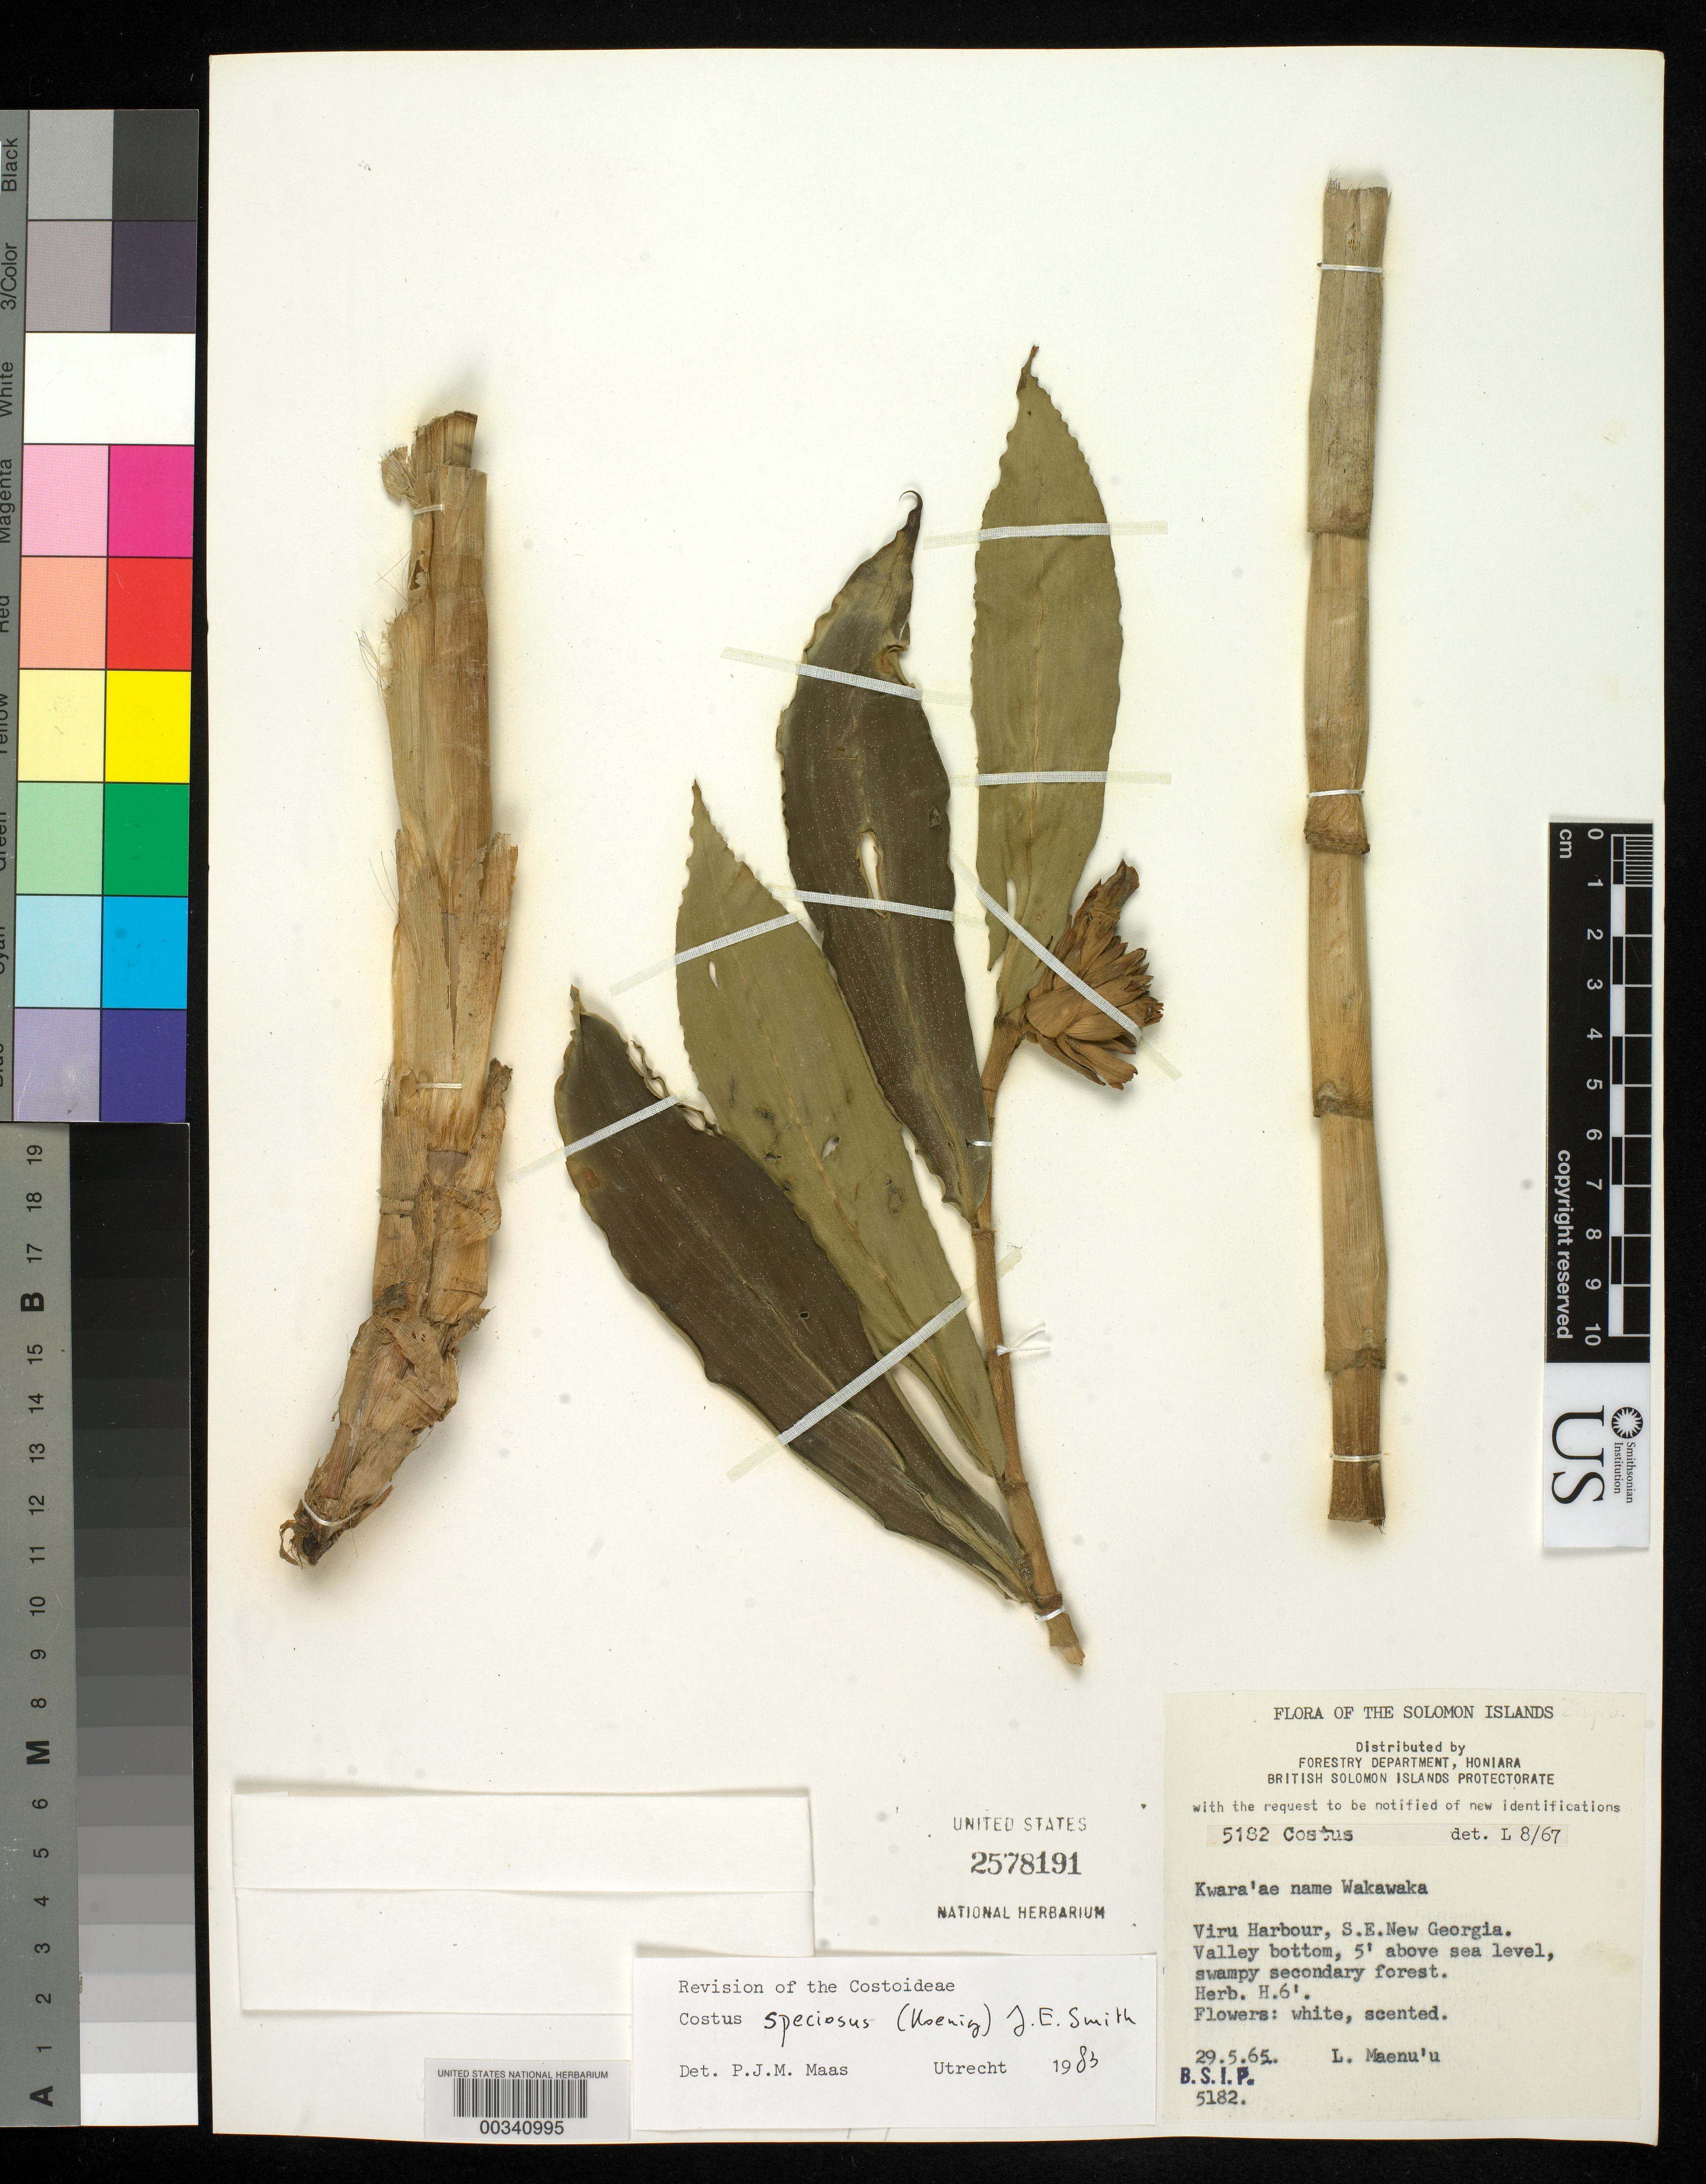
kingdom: Plantae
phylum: Tracheophyta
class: Liliopsida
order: Zingiberales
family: Costaceae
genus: Hellenia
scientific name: Hellenia speciosa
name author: (J. Koenig) S.R. Dutta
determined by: Wagner, W. L., (BOT), Smithsonian Institution - National Museum of Natural History (UNITED STATES)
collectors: L. Maenu'u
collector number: B.s.i.p. 5182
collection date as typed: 29 May 1965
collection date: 1965-05-29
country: Solomon Islands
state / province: Western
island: New Georgia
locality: Flora of the solomon islands, viru harbour, s.e. new georgia, valley bottom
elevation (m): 2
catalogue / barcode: US 2578191